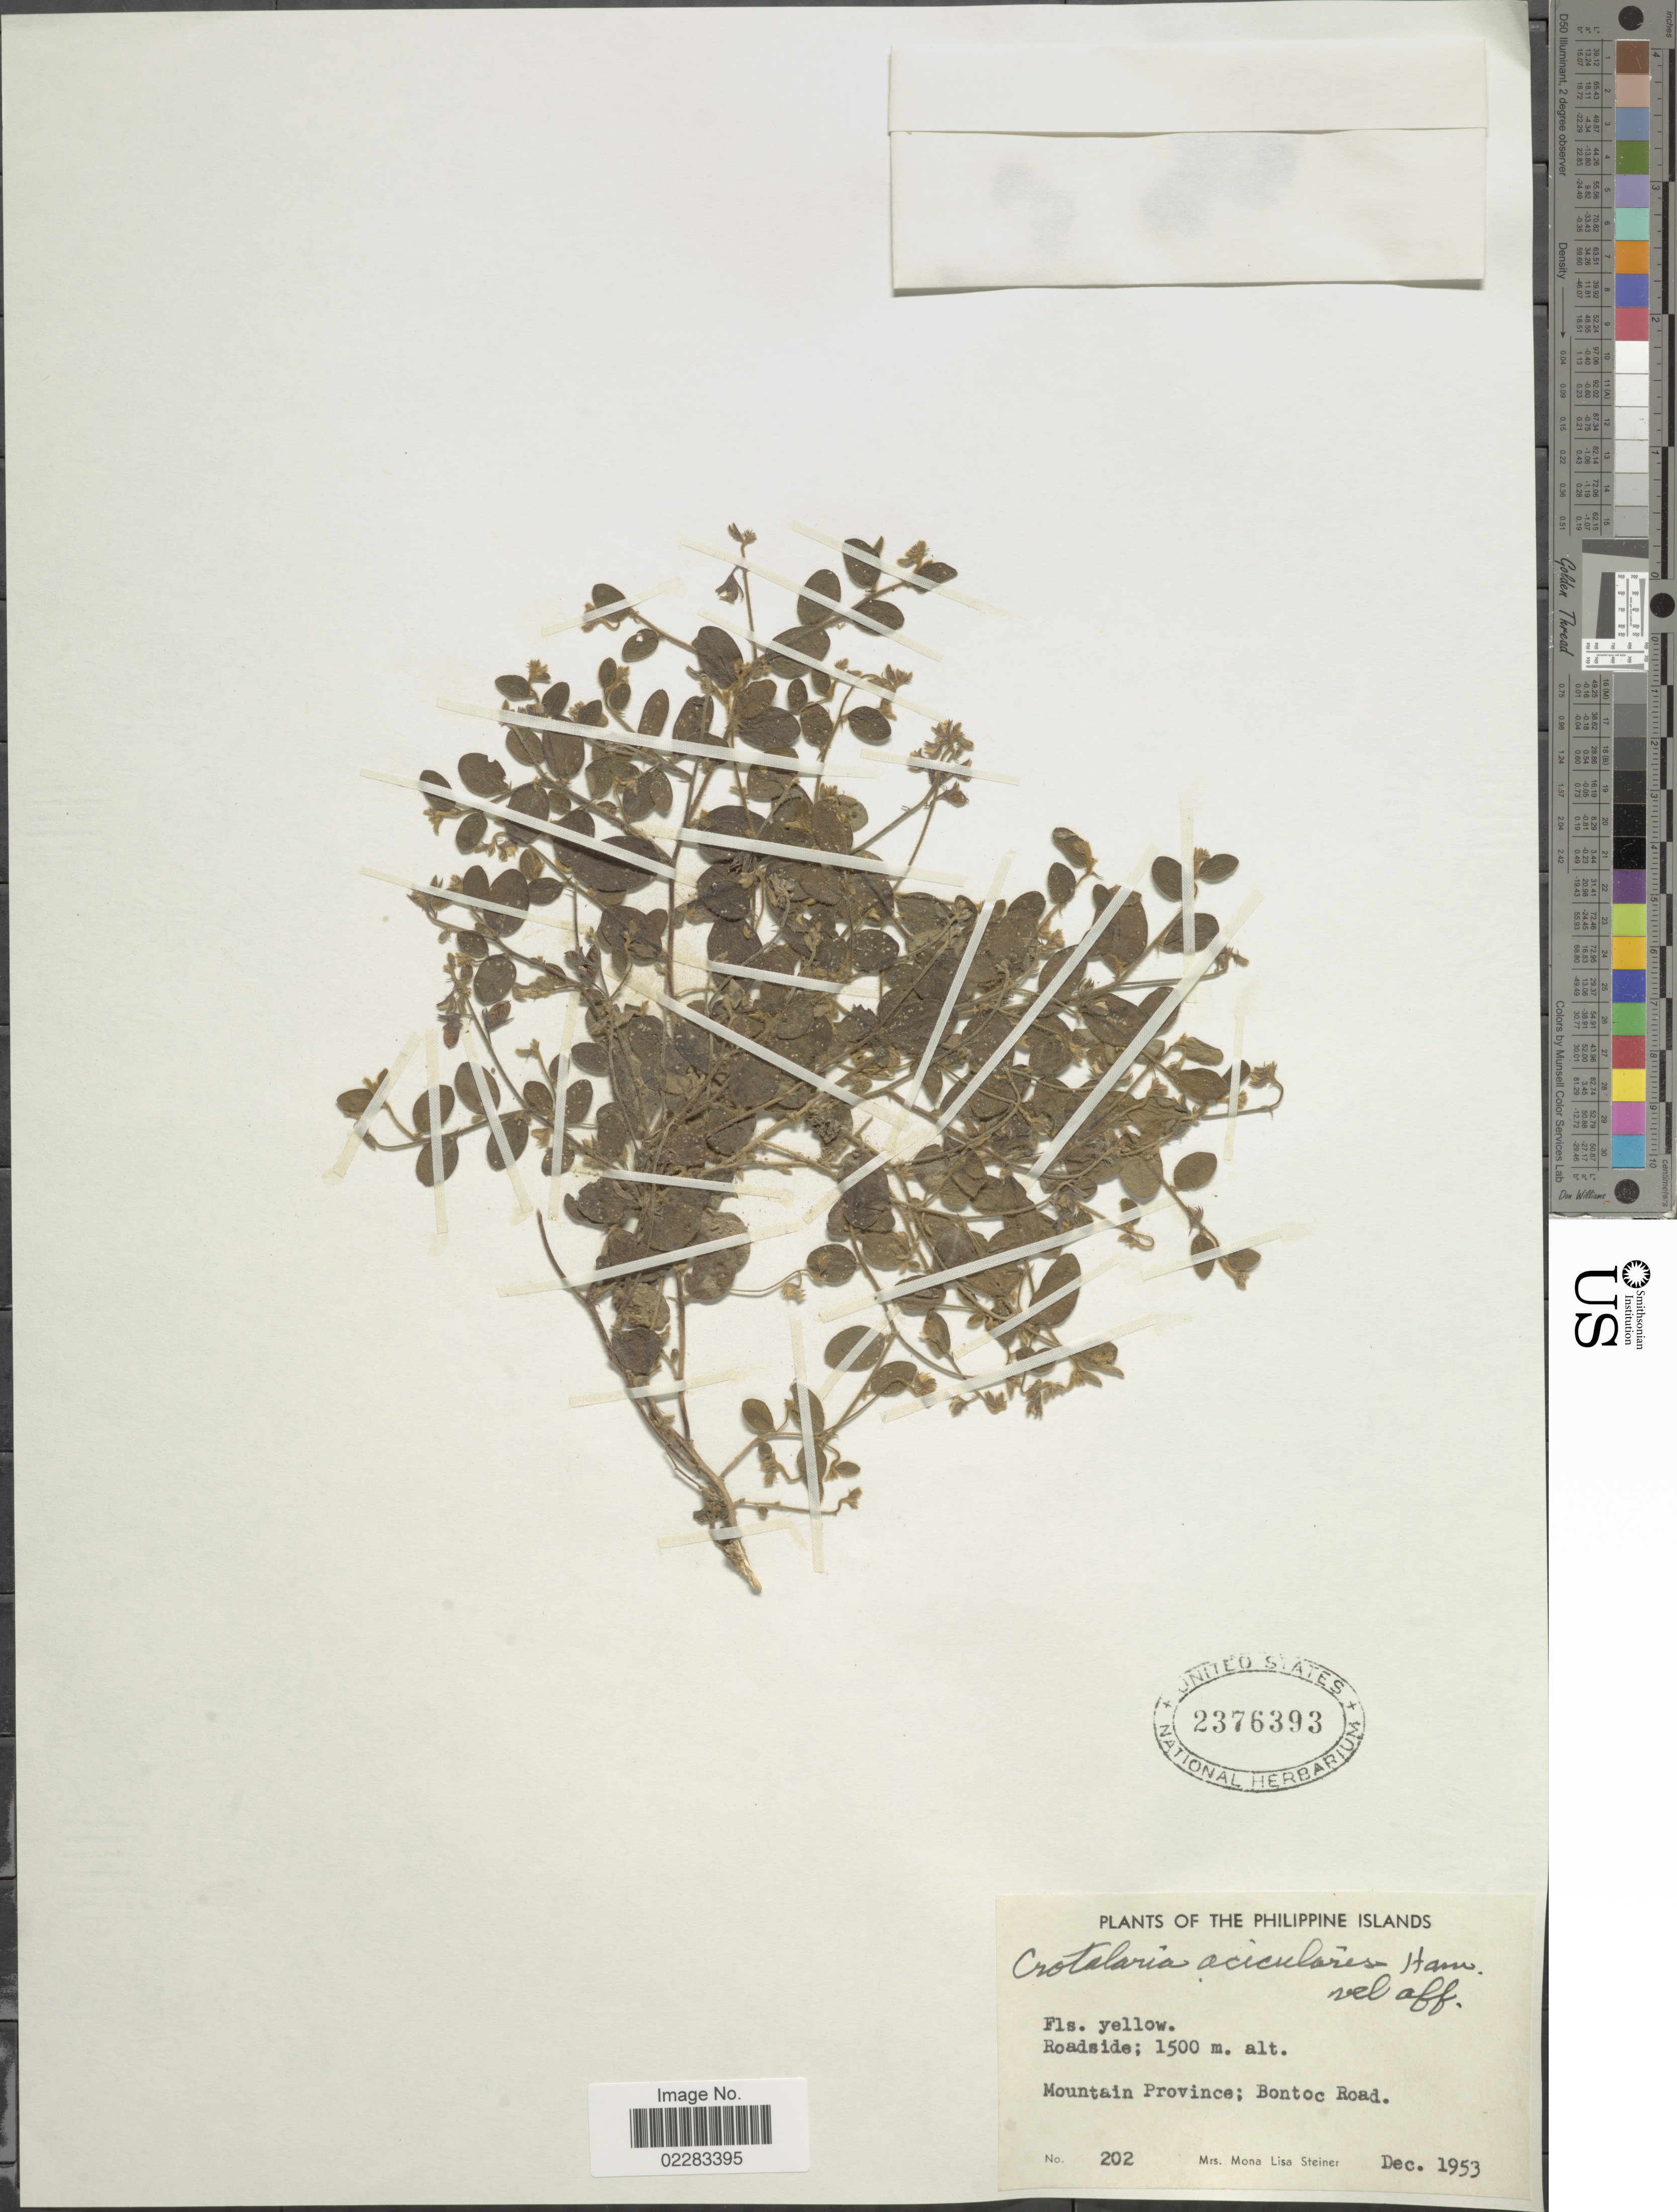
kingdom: Plantae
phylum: Tracheophyta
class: Magnoliopsida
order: Fabales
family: Fabaceae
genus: Crotalaria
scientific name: Crotalaria acicularis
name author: Ham.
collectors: M. Steiner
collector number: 202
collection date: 1953-12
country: Philippines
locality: The Philippine Islands, Roads, Mountain Proivnce; Bontoc Road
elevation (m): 1500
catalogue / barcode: US 2376393